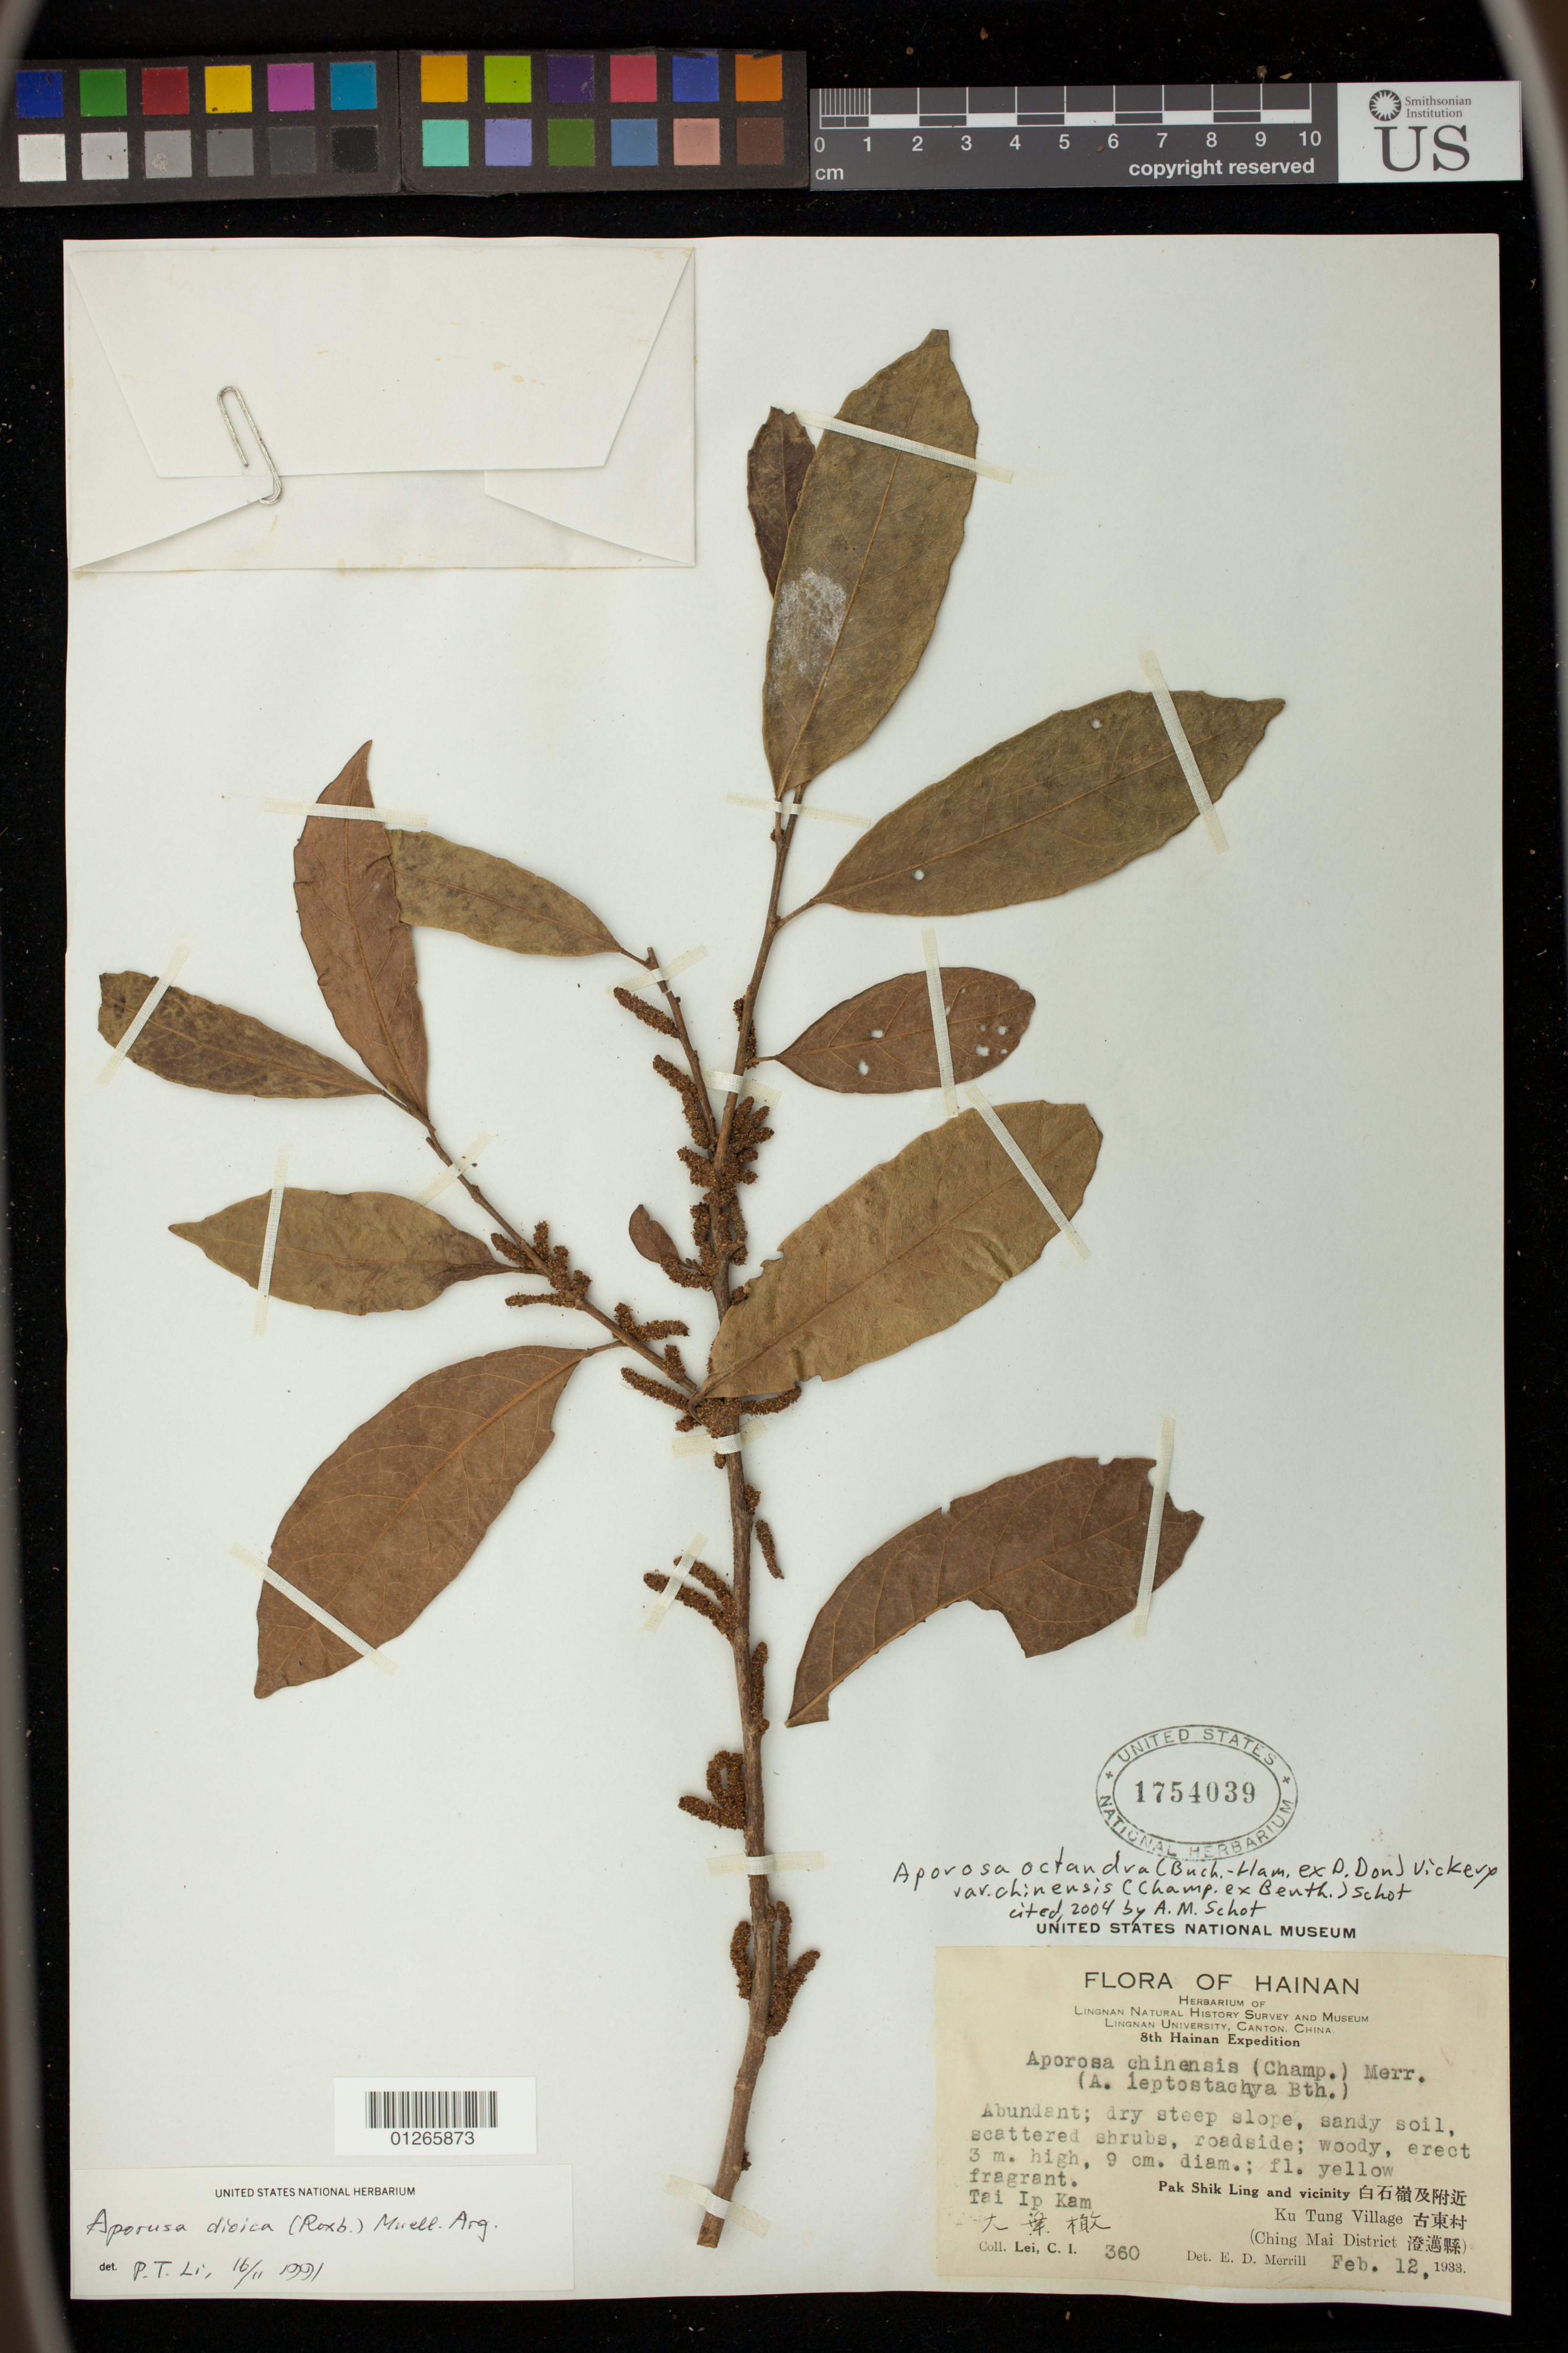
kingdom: Plantae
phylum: Tracheophyta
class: Magnoliopsida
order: Malpighiales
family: Phyllanthaceae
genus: Aporosa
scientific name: Aporosa octandra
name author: (Buch.-Ham. & D. Don) Vickery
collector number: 360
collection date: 1933-02-12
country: China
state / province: Hainan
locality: Pak Shik Ling and vicinity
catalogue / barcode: US 1754039